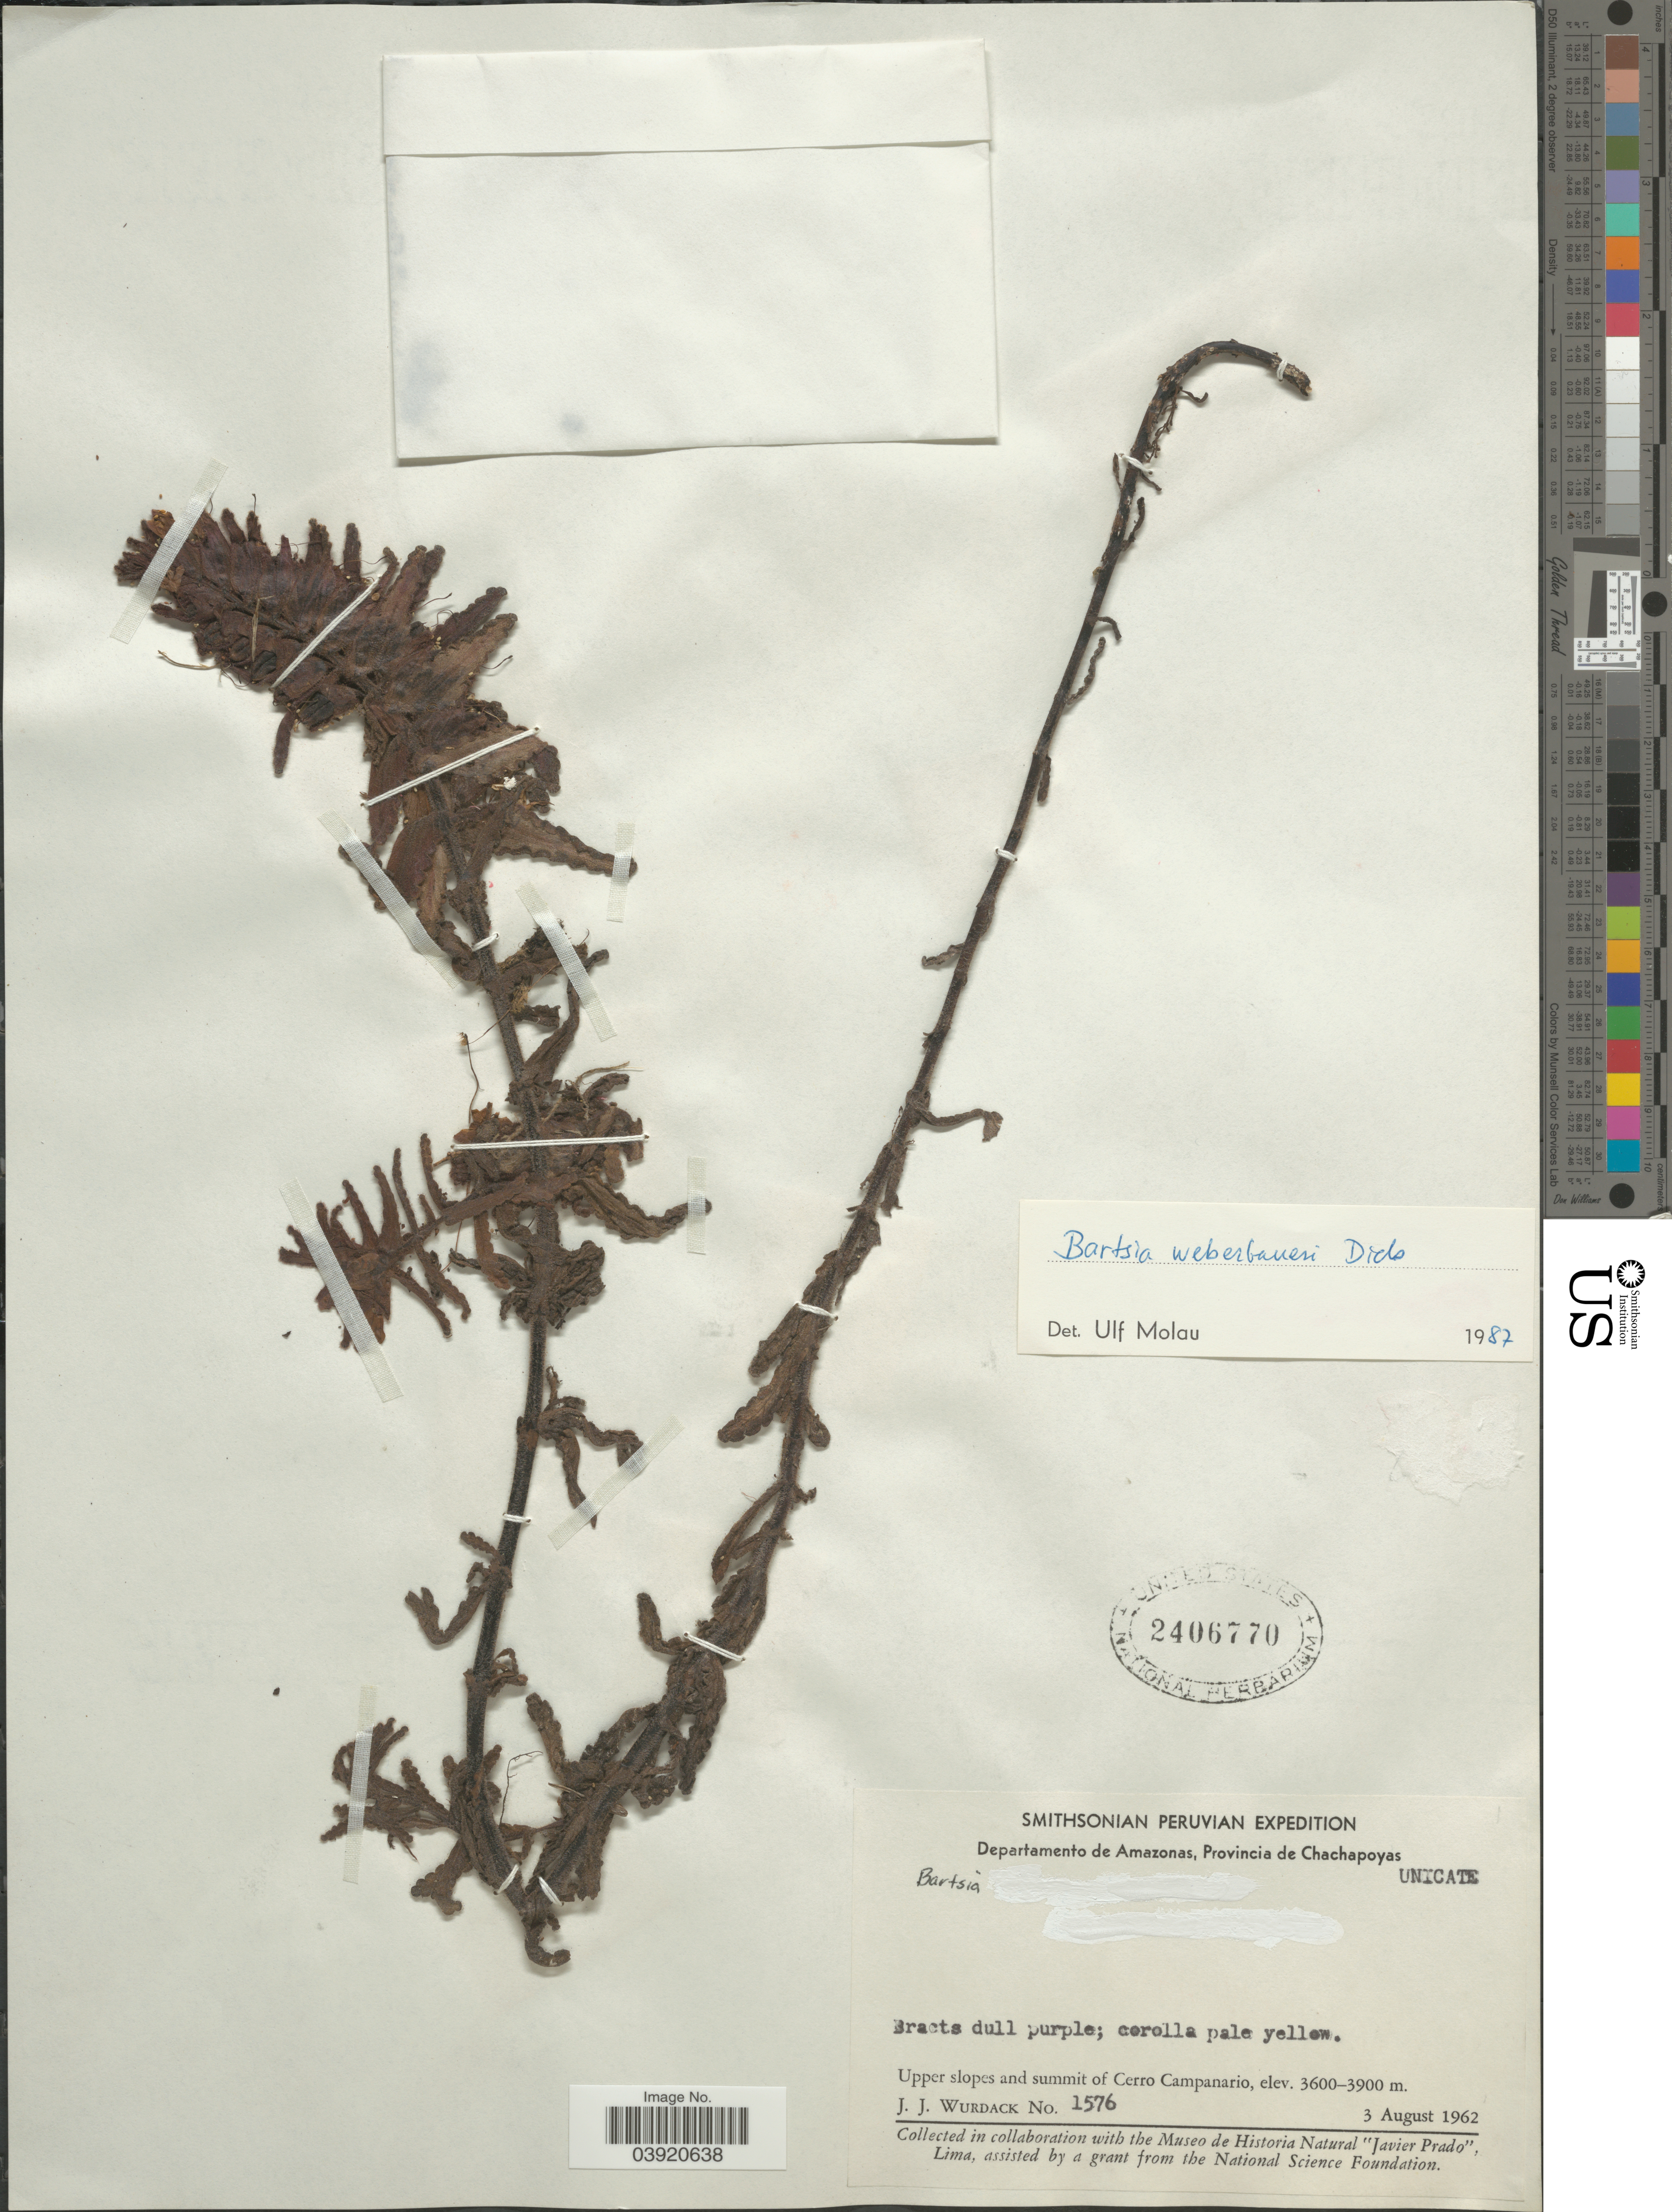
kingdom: Plantae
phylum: Tracheophyta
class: Magnoliopsida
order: Lamiales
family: Orobanchaceae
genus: Bartsia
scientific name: Bartsia weberbaueri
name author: Diels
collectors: J. J. Wurdack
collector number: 1576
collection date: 1962-08-03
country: Peru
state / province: Amazonas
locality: Departamento Amazonas, Provincia de Chachapoyas. Upper slopes and summit of Cerro Campanario.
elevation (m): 3600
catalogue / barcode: US 2406770